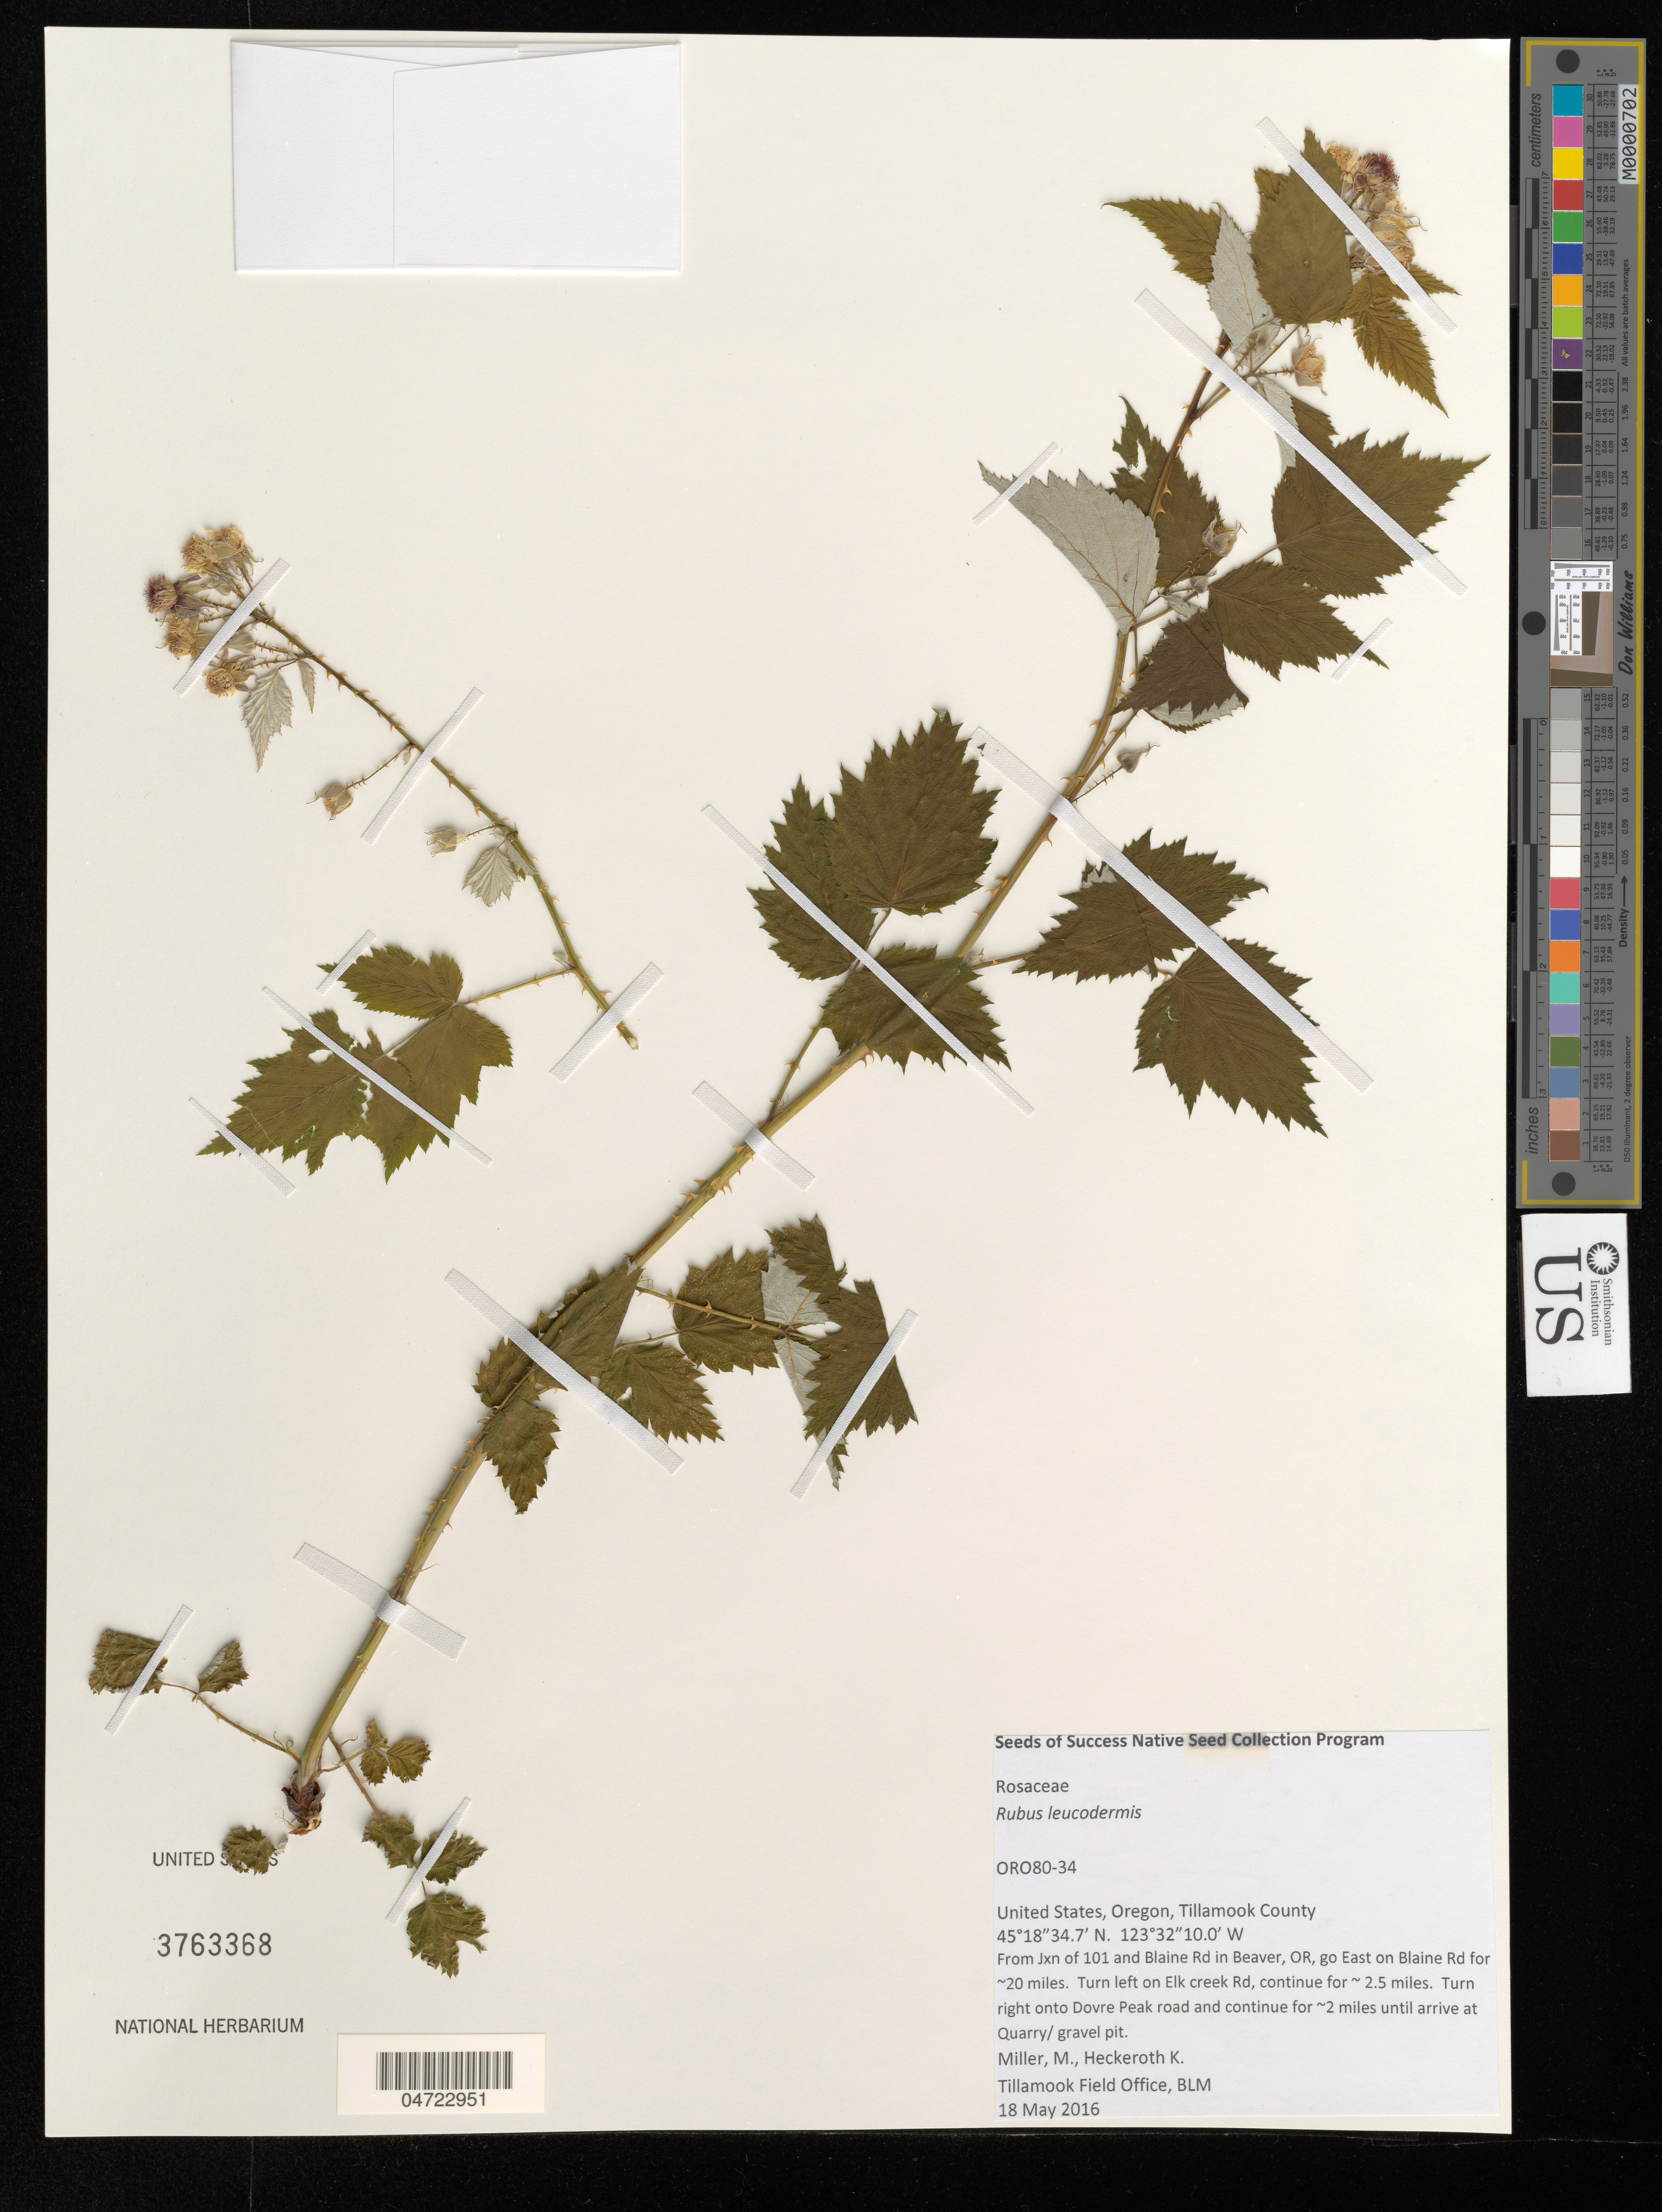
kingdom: Plantae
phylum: Tracheophyta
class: Magnoliopsida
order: Rosales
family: Rosaceae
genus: Rubus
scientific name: Rubus leucodermis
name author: Douglas ex Torr. & A. Gray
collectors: M. Miller & K. Heckeroth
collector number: ORO80-34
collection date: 2016-05-18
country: United States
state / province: Oregon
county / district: Tillamook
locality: Tillamook County. From Jxn of 101 and Blaine Rd in Beaver, OR, go East on Blaine Rd for ~20 miles. Turn left on Elk creek Rd, continue for ~ 2.5 miles. Turn right onto Dovre Peak road and continue for ~2 miles until arrive at Quarry/gravel pit.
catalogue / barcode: US 3763368